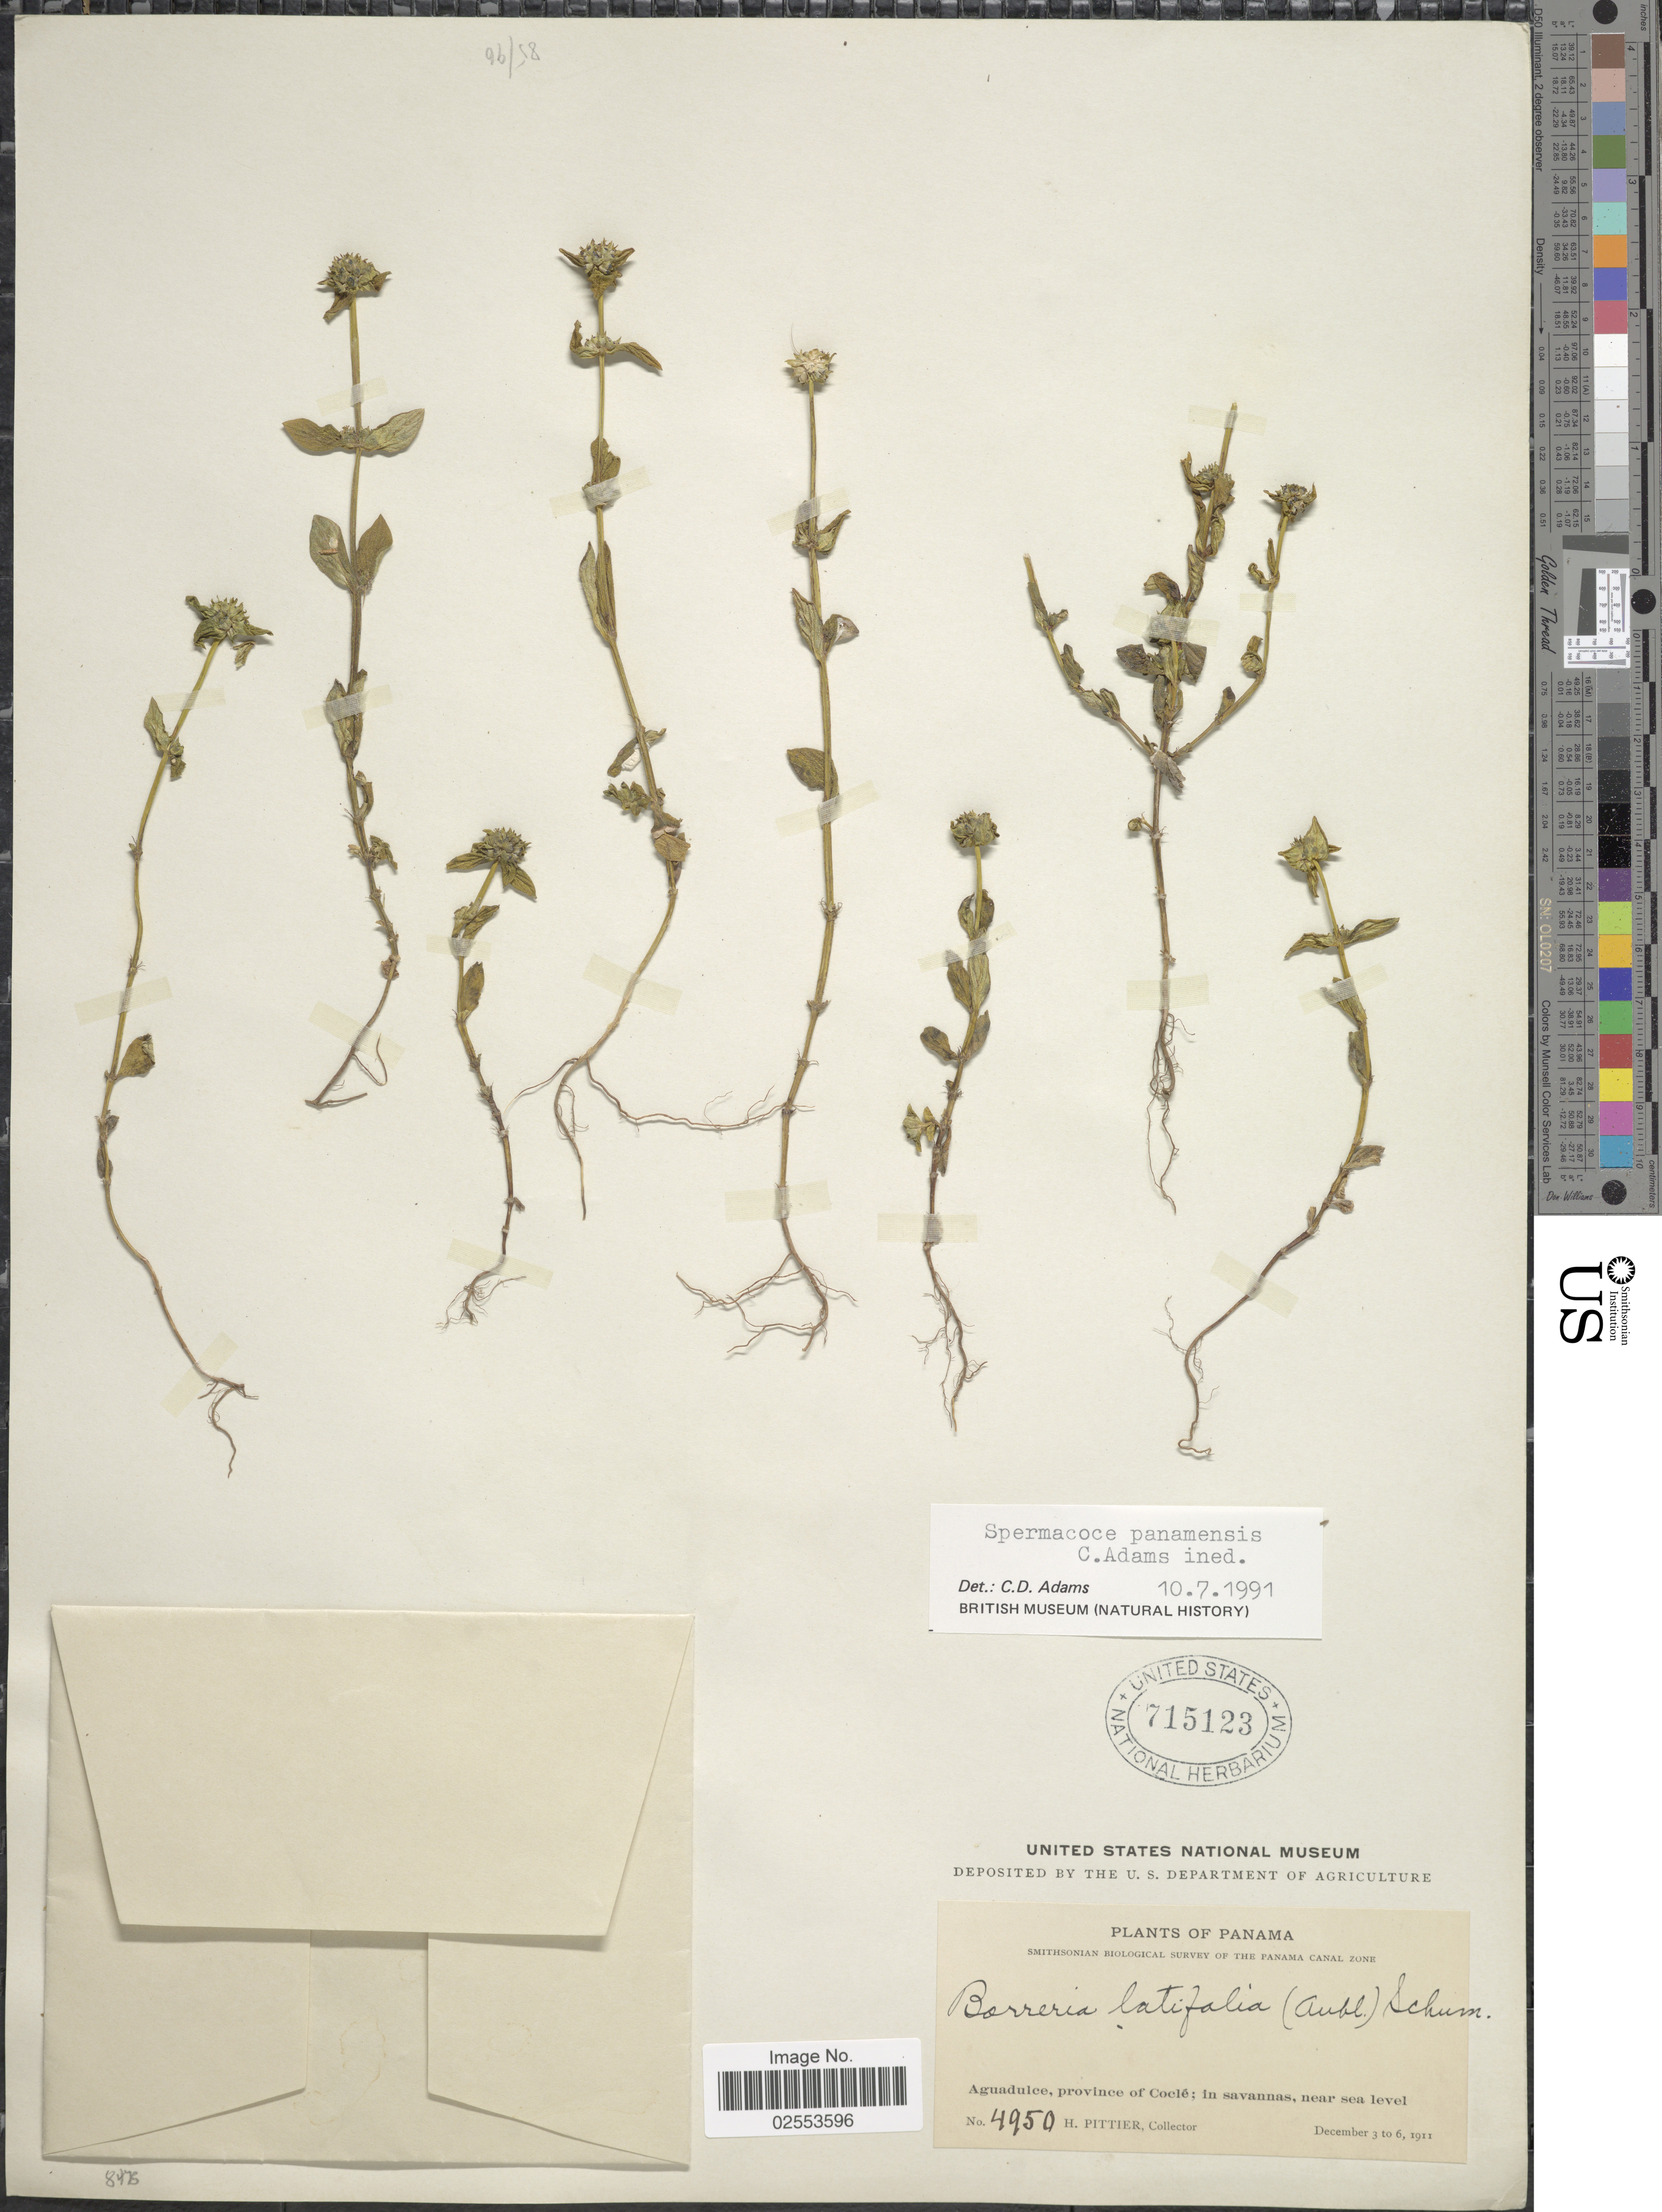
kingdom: Plantae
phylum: Tracheophyta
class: Magnoliopsida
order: Gentianales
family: Rubiaceae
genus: Spermacoce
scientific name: Spermacoce panamensis C.D. Adams sp. nov. ined.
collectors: H. F. Pittier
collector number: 4950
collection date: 1911-12-03/1911-12-06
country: Panama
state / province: Coclé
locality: Panama Canal Zone. Aguadulce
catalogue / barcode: US 715123